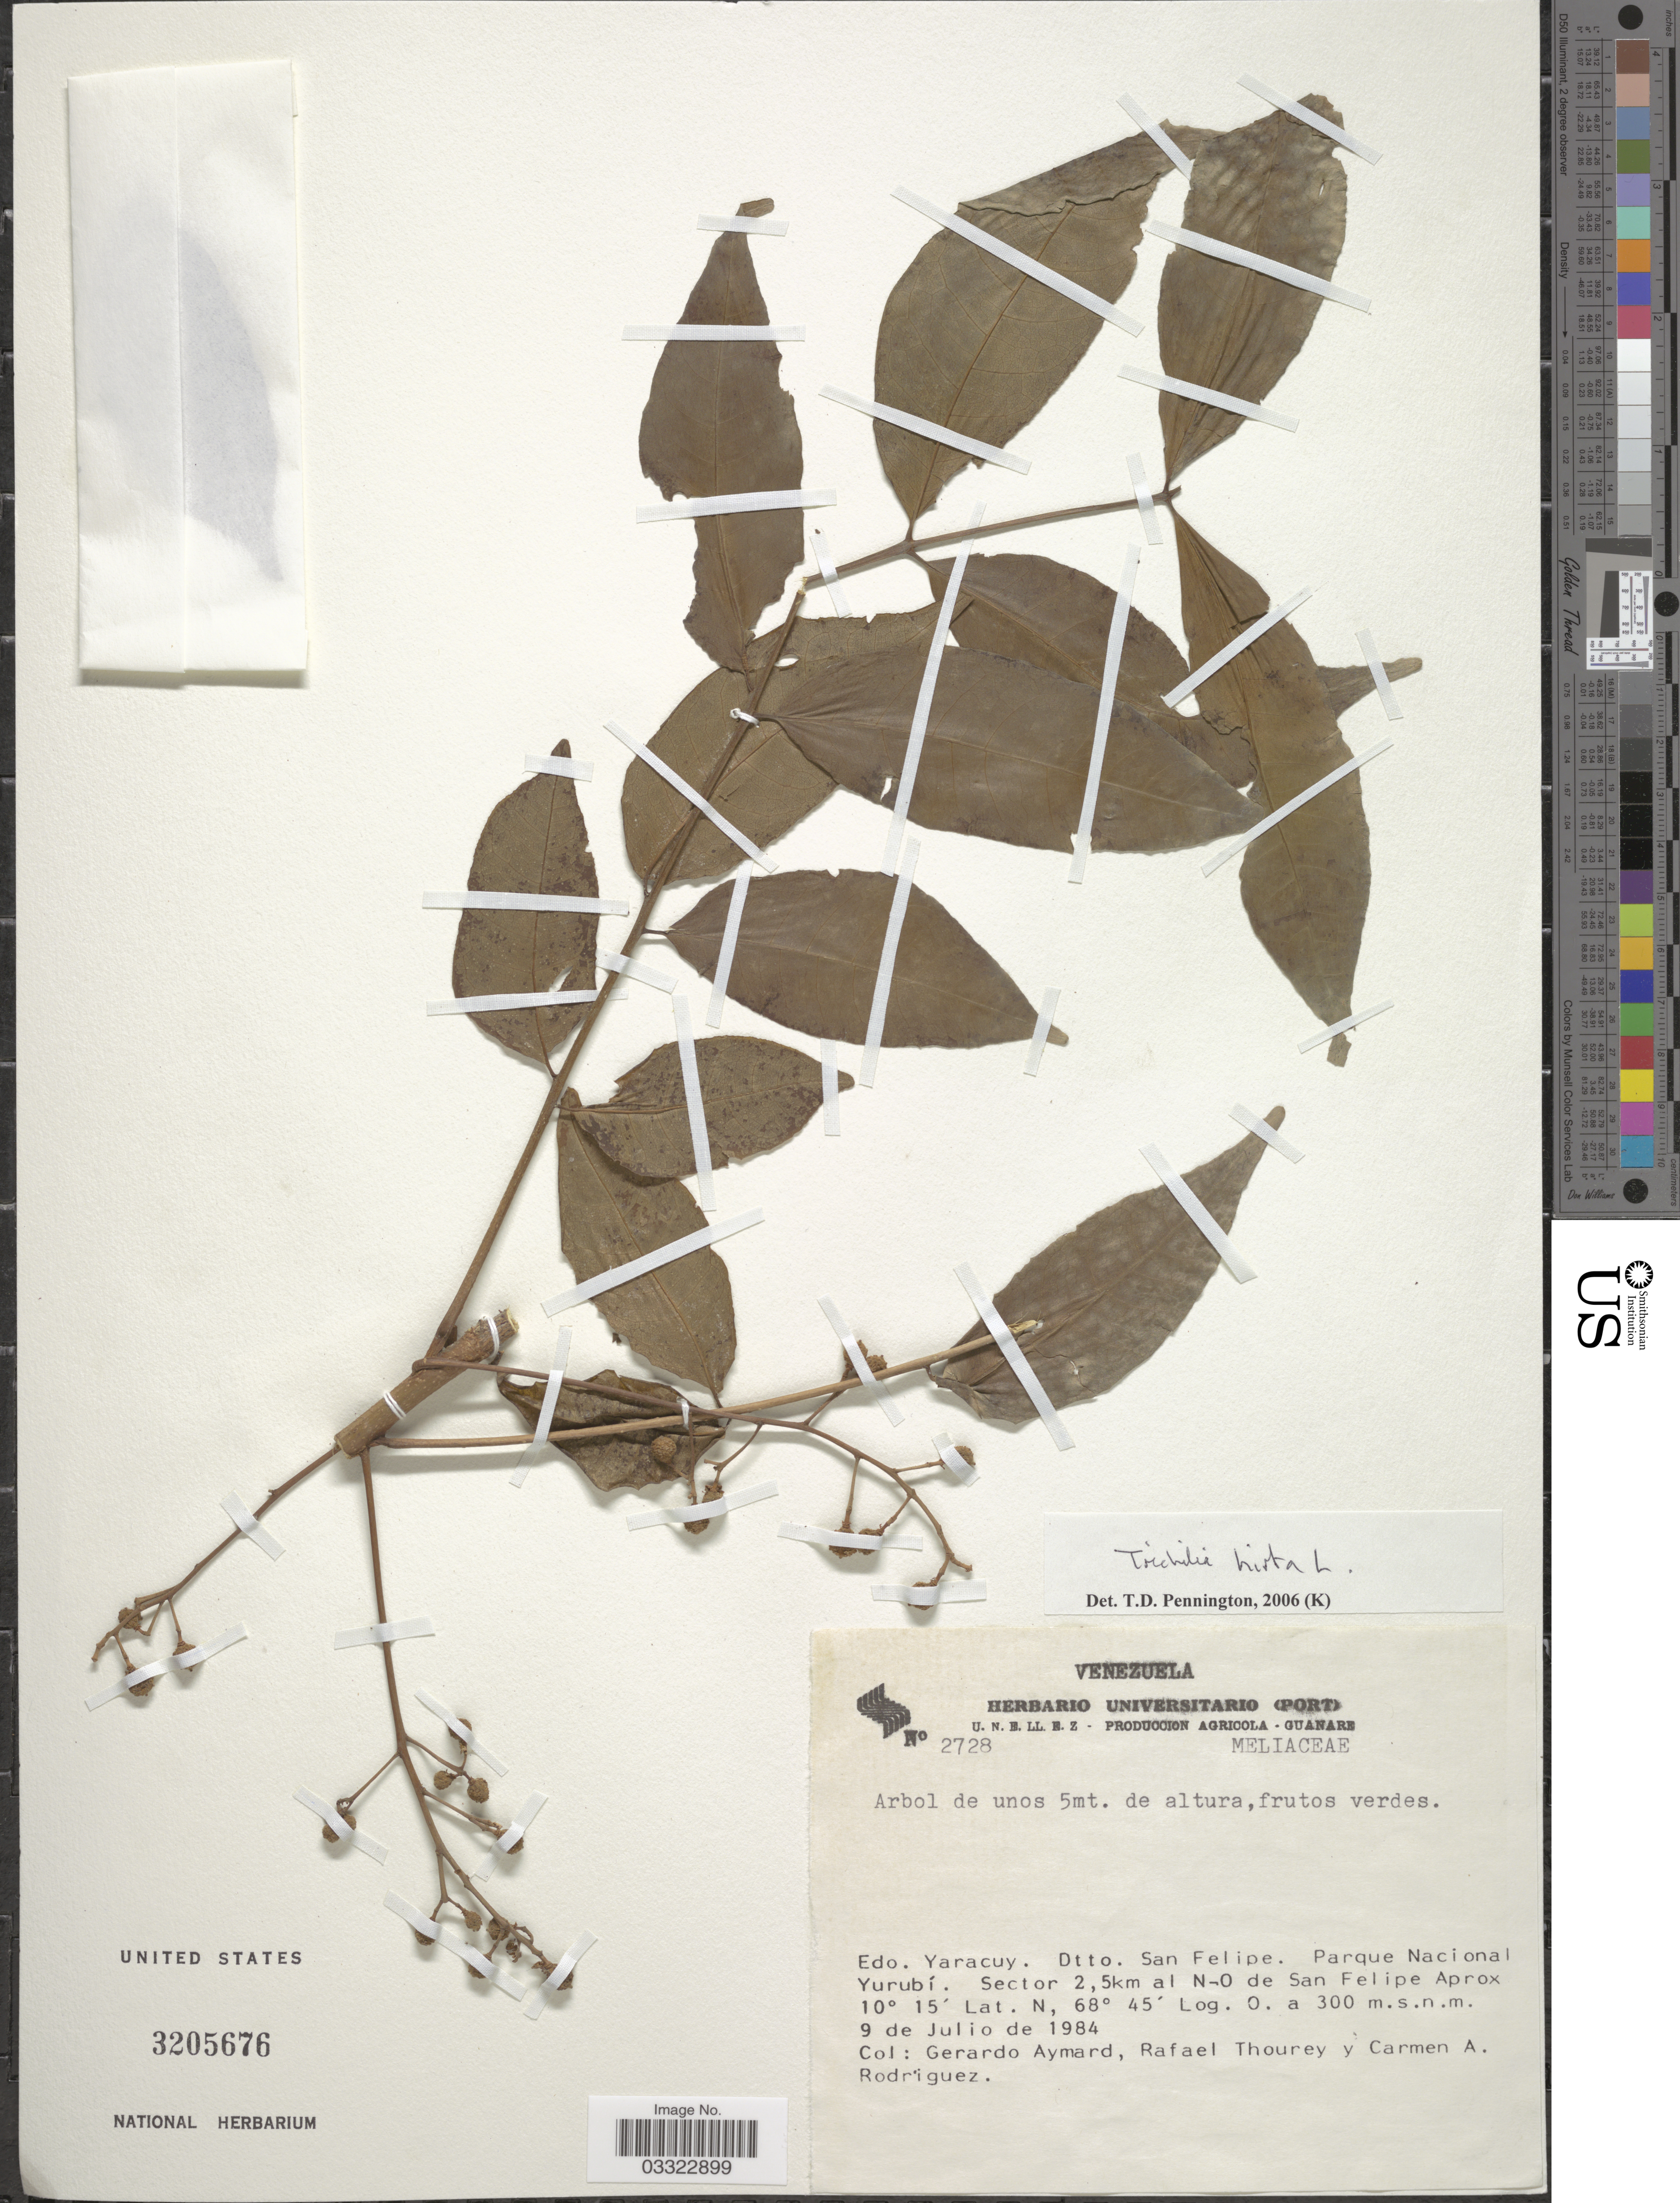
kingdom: Plantae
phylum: Tracheophyta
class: Magnoliopsida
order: Sapindales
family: Meliaceae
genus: Trichilia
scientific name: Trichilia hirta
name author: L.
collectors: G. A. Aymard, R. Thourey & C. Rodriguez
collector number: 2728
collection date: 1984-07-09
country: Venezuela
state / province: Yaracuy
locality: Dtto. San Felipe. Parque Nacional Yurubí. Sector 2,5km al N-O de San Felipe.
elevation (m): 300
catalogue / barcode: US 3205676